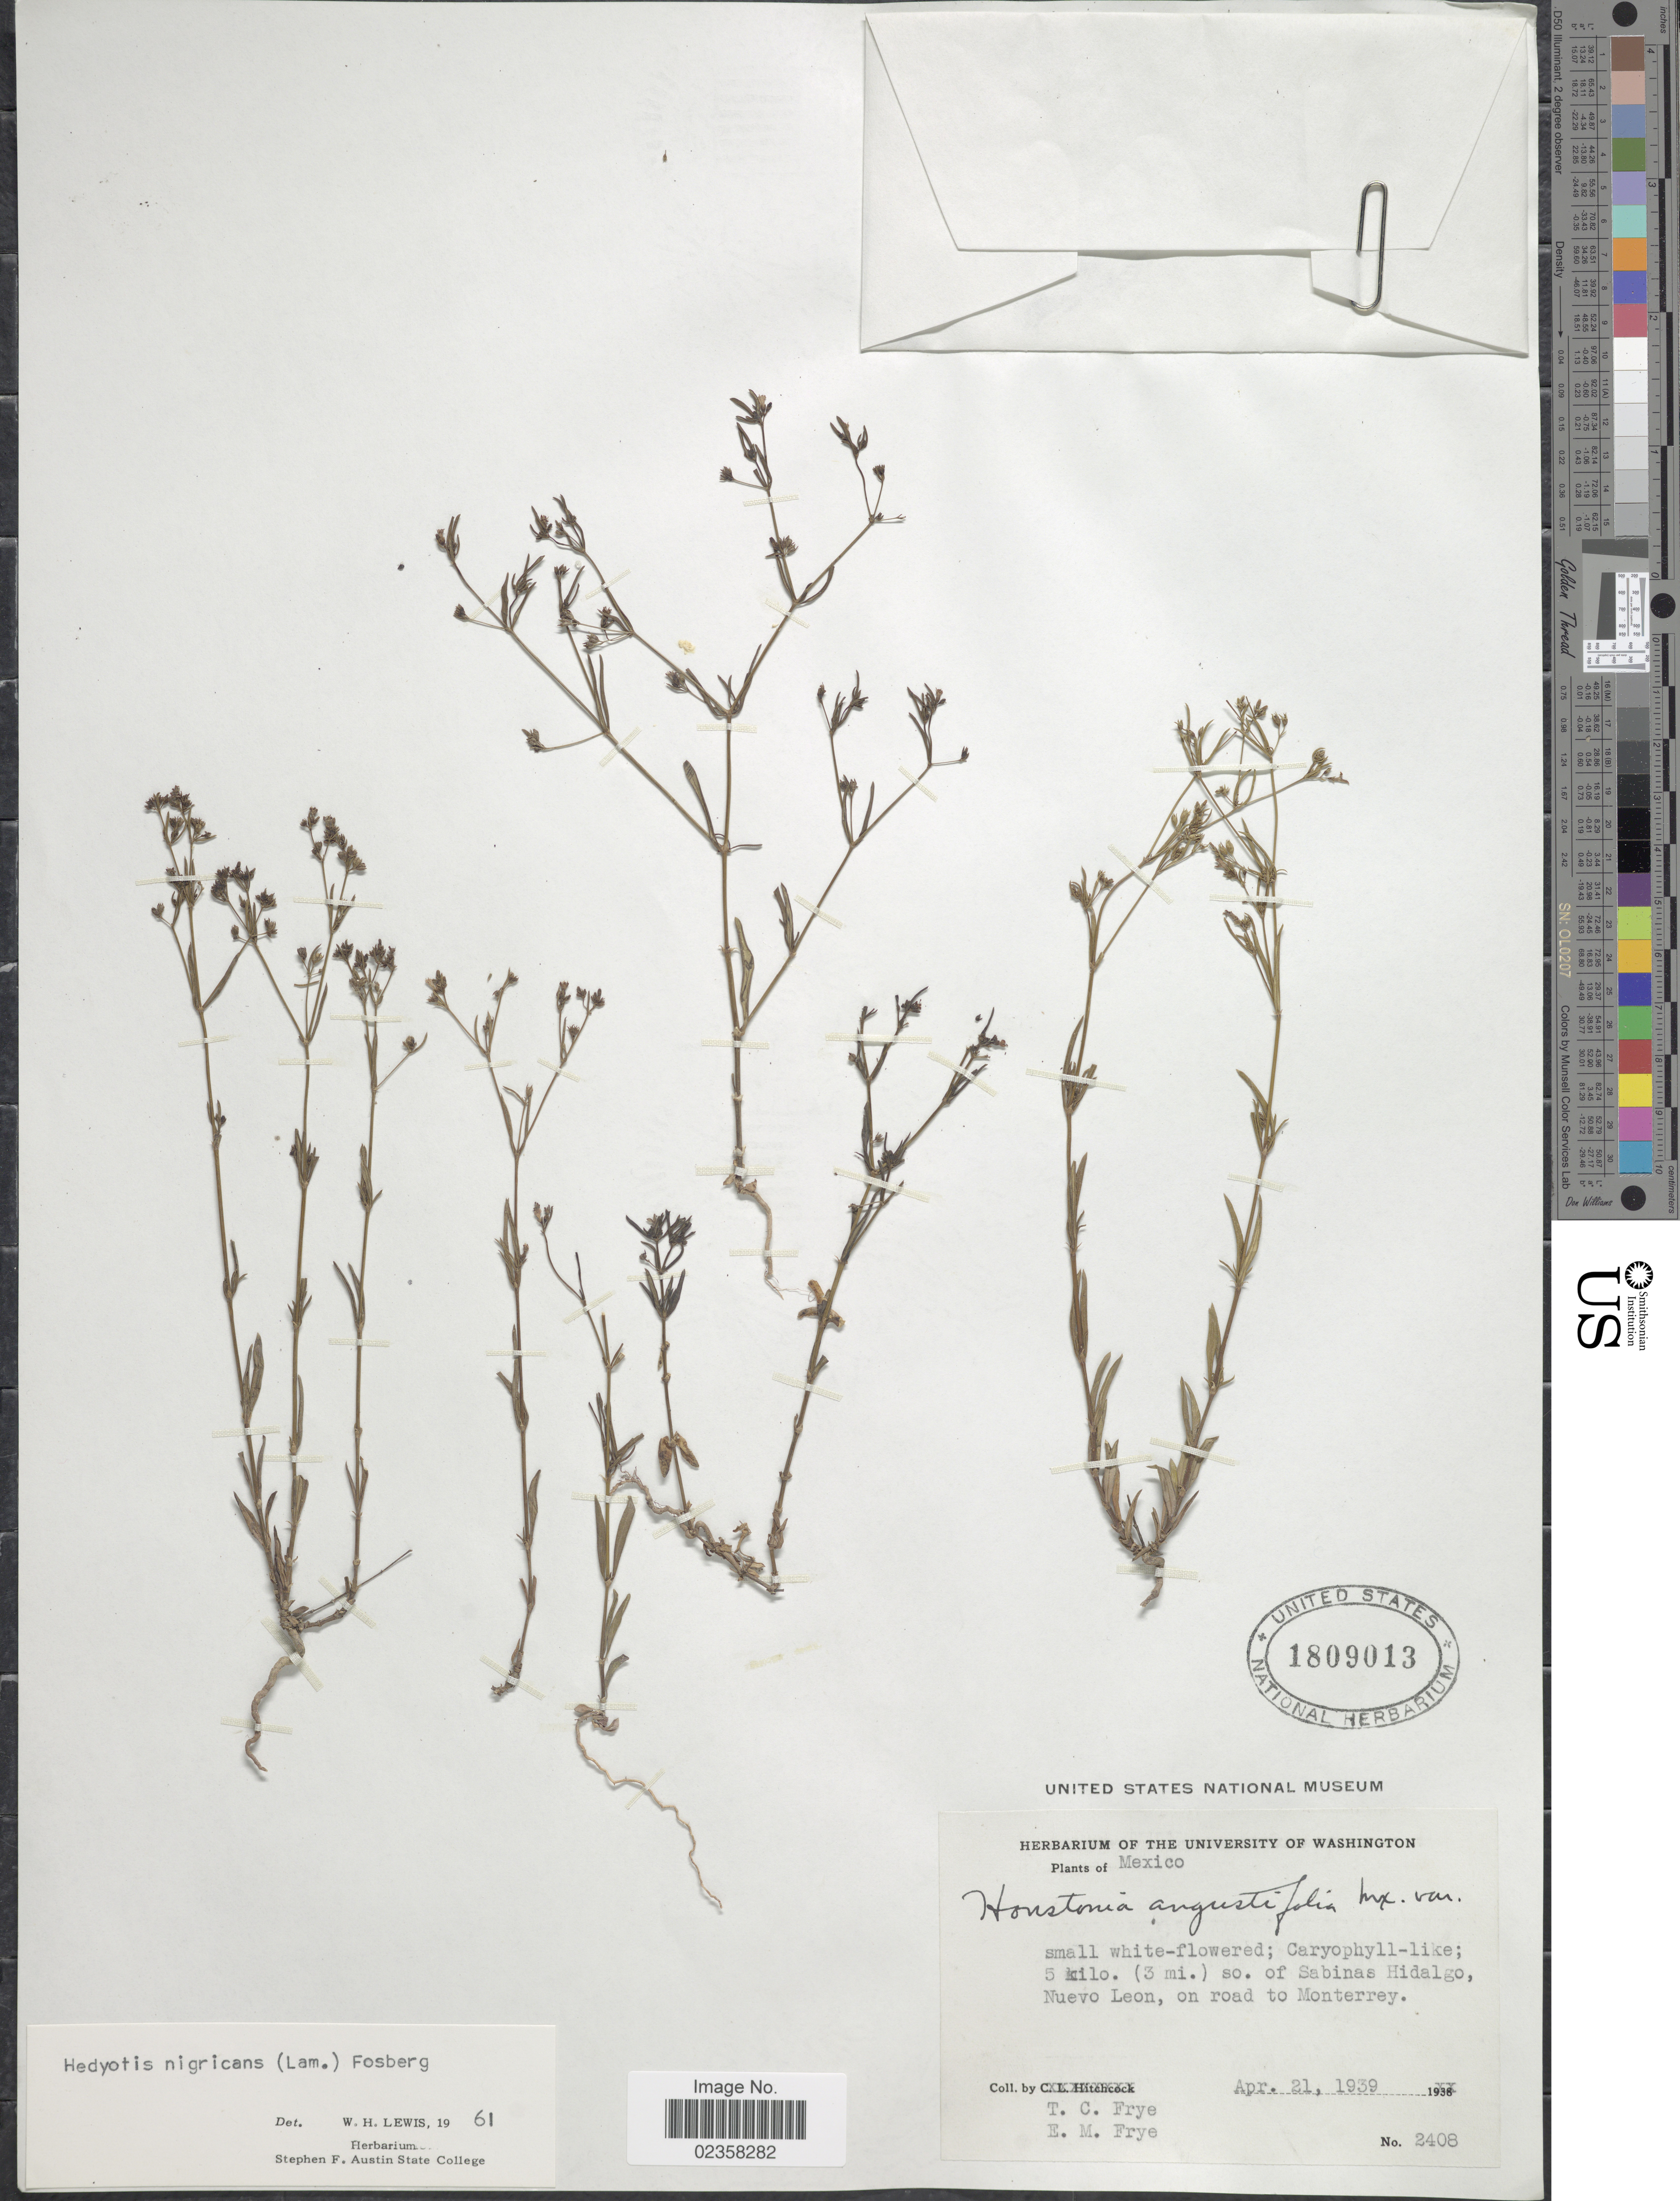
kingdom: Plantae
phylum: Tracheophyta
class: Magnoliopsida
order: Gentianales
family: Rubiaceae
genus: Houstonia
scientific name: Houstonia nigricans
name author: (Lam.) Fernald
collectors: T. C. Frye & E. Frye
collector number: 2408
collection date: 1939-04-21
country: Mexico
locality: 5 kilo. (3 mi.) so. of Sabinas Hidalgo, Nuevo Leon, on road to Monterrey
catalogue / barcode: US 1809013